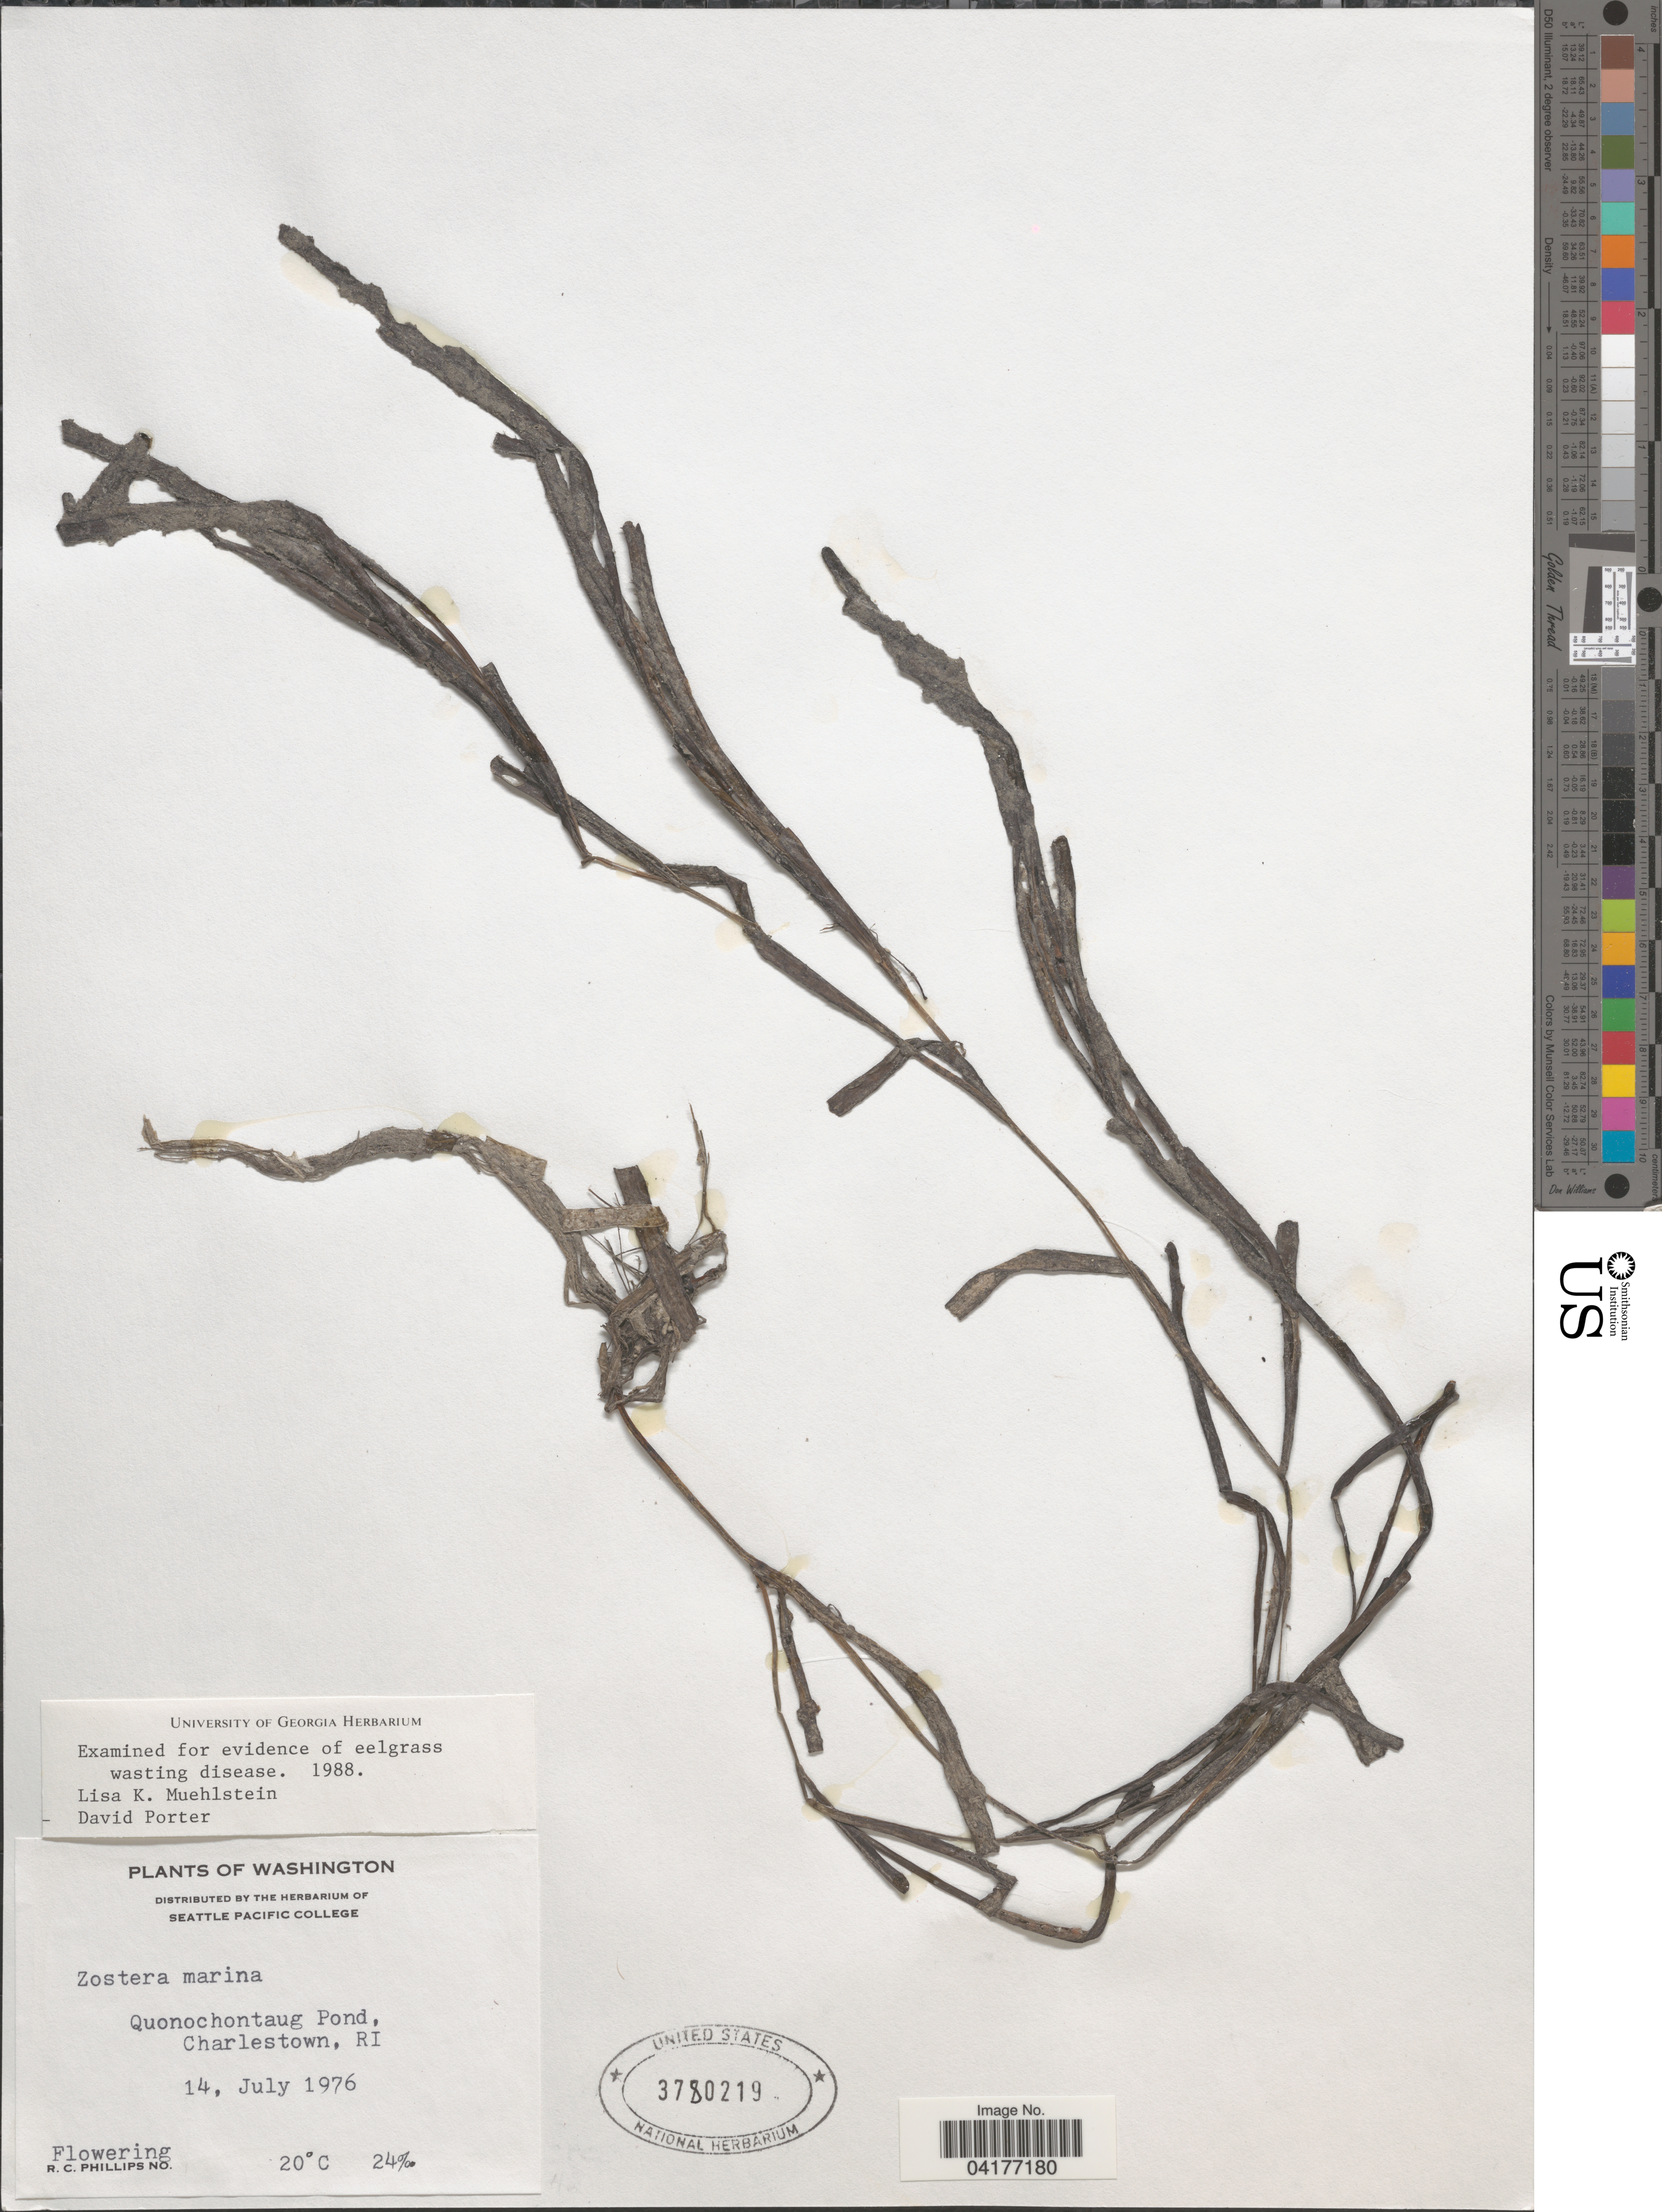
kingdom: Plantae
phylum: Tracheophyta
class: Liliopsida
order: Alismatales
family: Zosteraceae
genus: Zostera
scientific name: Zostera marina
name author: L.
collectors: R. C. Phillips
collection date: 1976-07-14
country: United States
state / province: Rhode Island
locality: Quonochontaug Pond, Charlestown.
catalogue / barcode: US 3780219